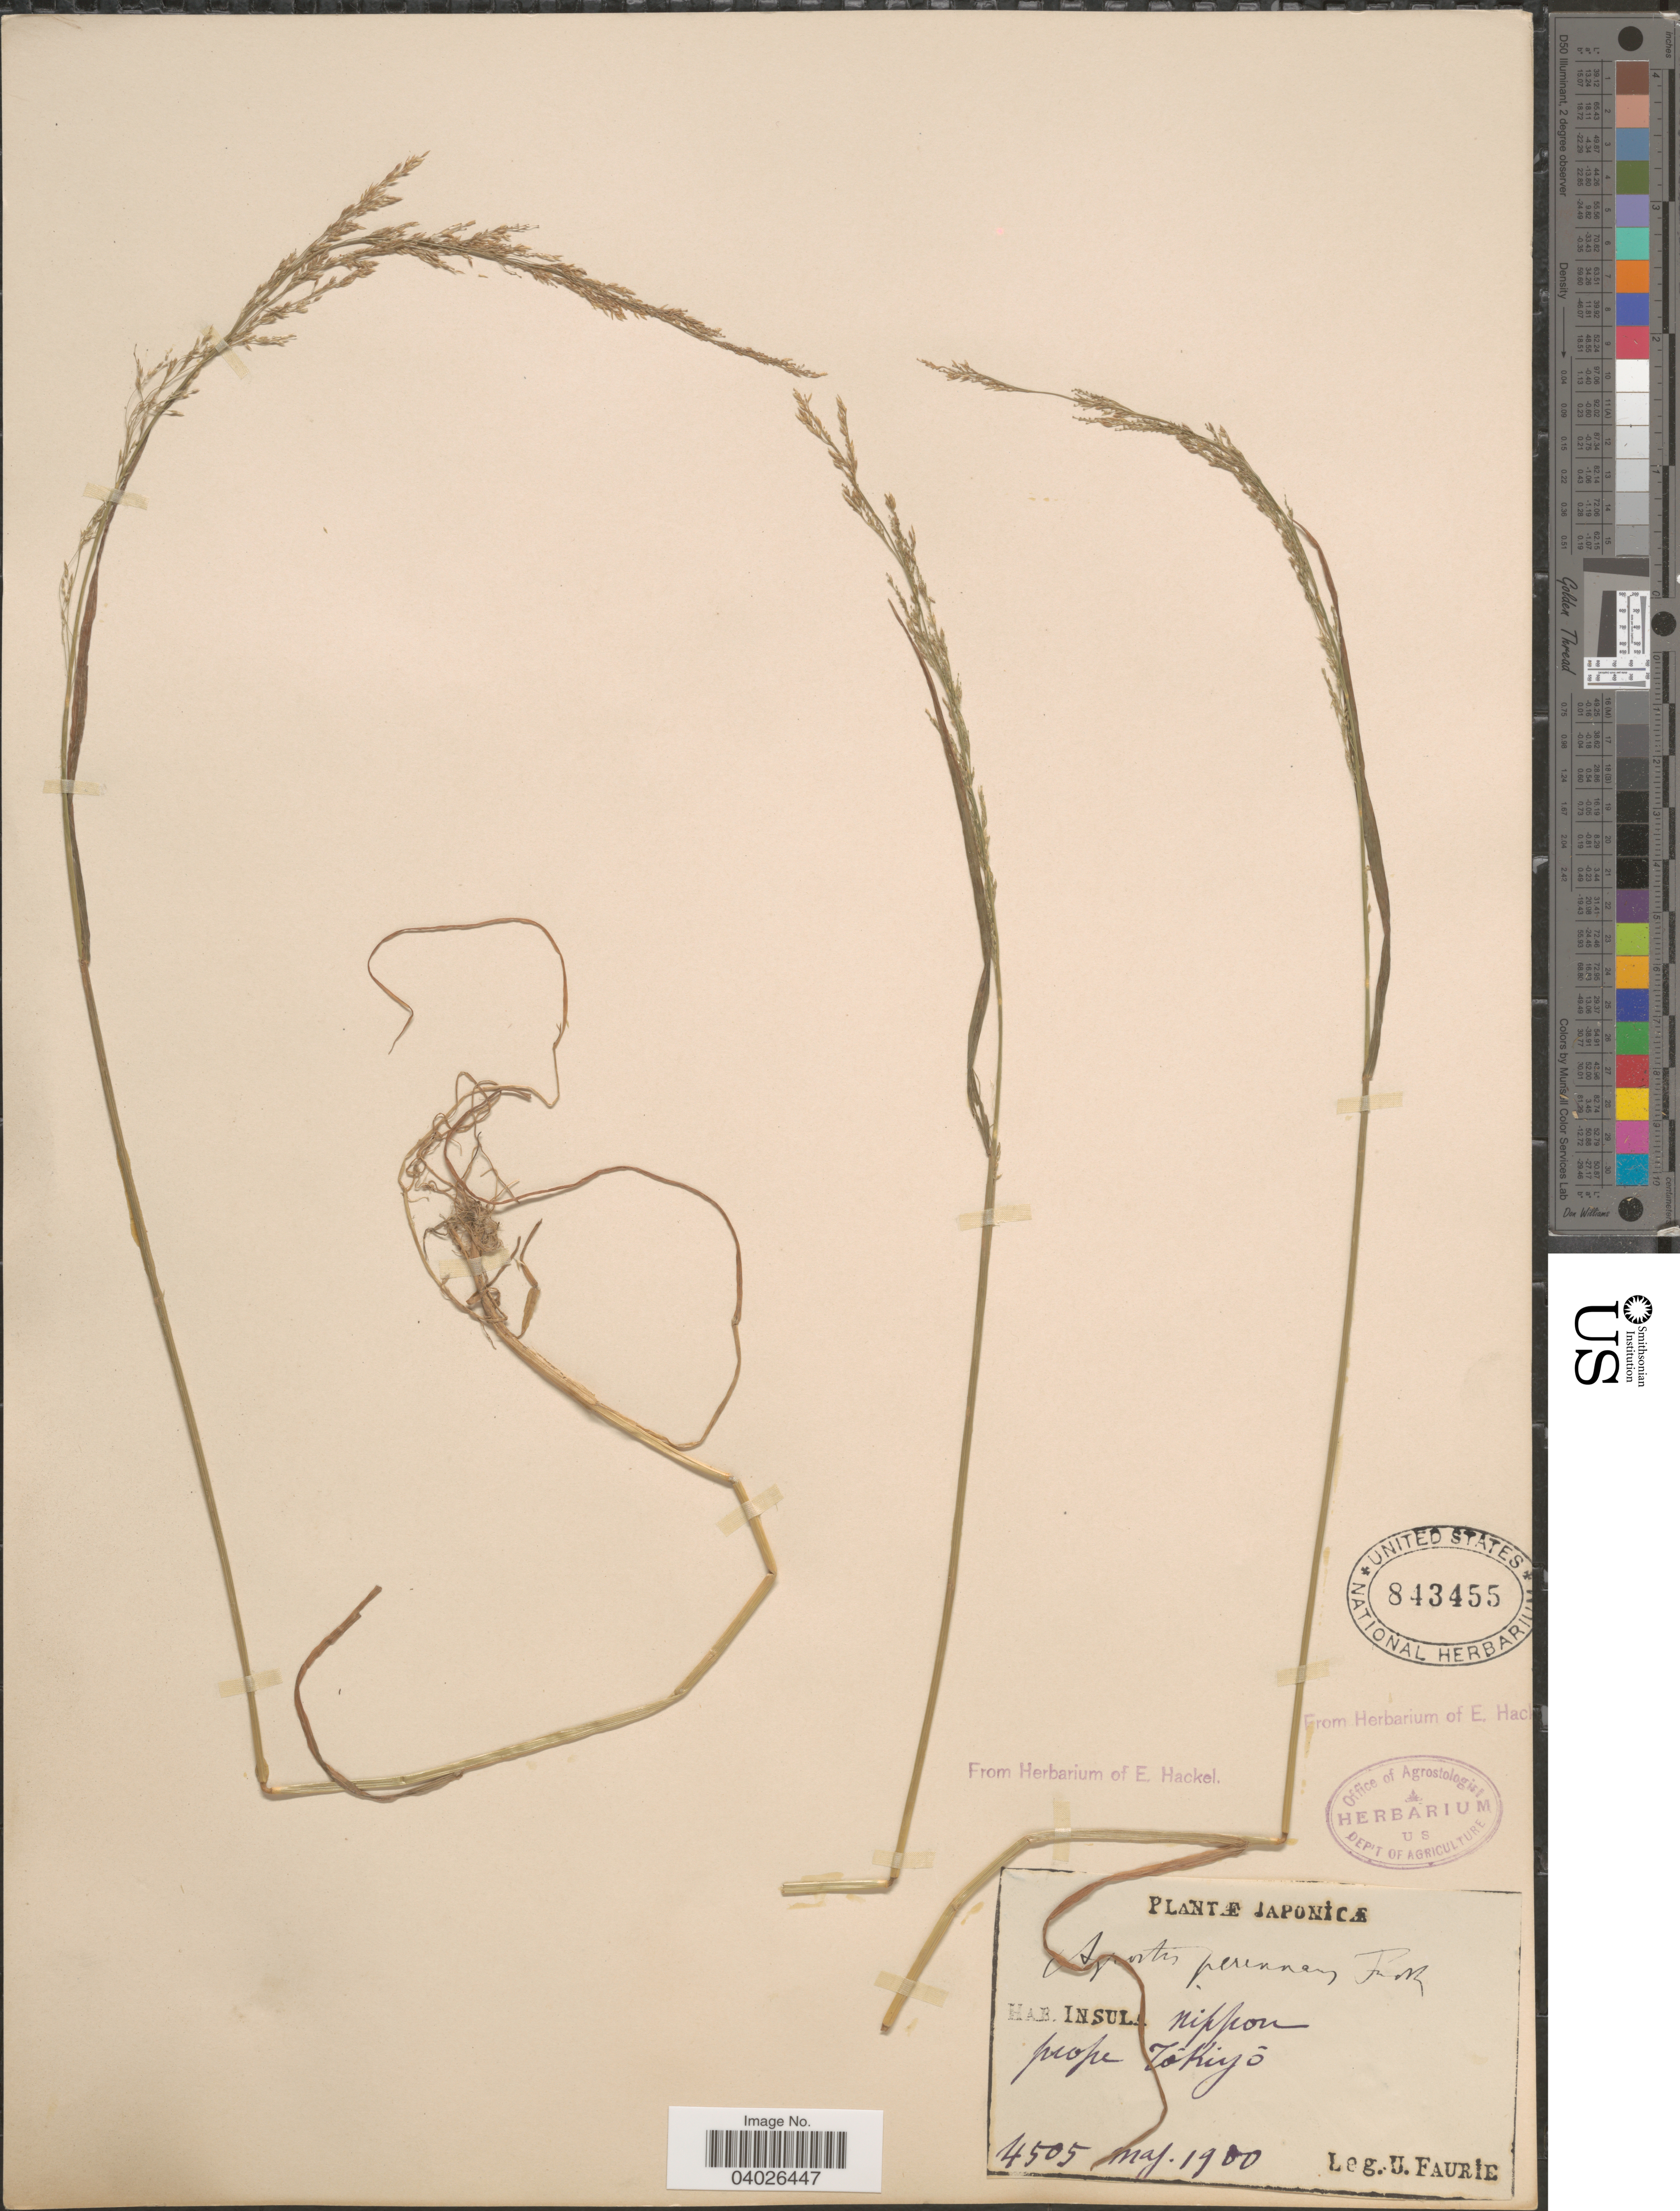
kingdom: Plantae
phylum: Tracheophyta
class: Liliopsida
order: Poales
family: Poaceae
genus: Agrostis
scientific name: Agrostis perennans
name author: (Walter) Tuck.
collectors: U. Faurie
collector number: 4505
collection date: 1900-05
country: Japan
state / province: Tokyo, Federal City of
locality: Insula Nippon prope Tokiyō.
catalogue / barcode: US 843455